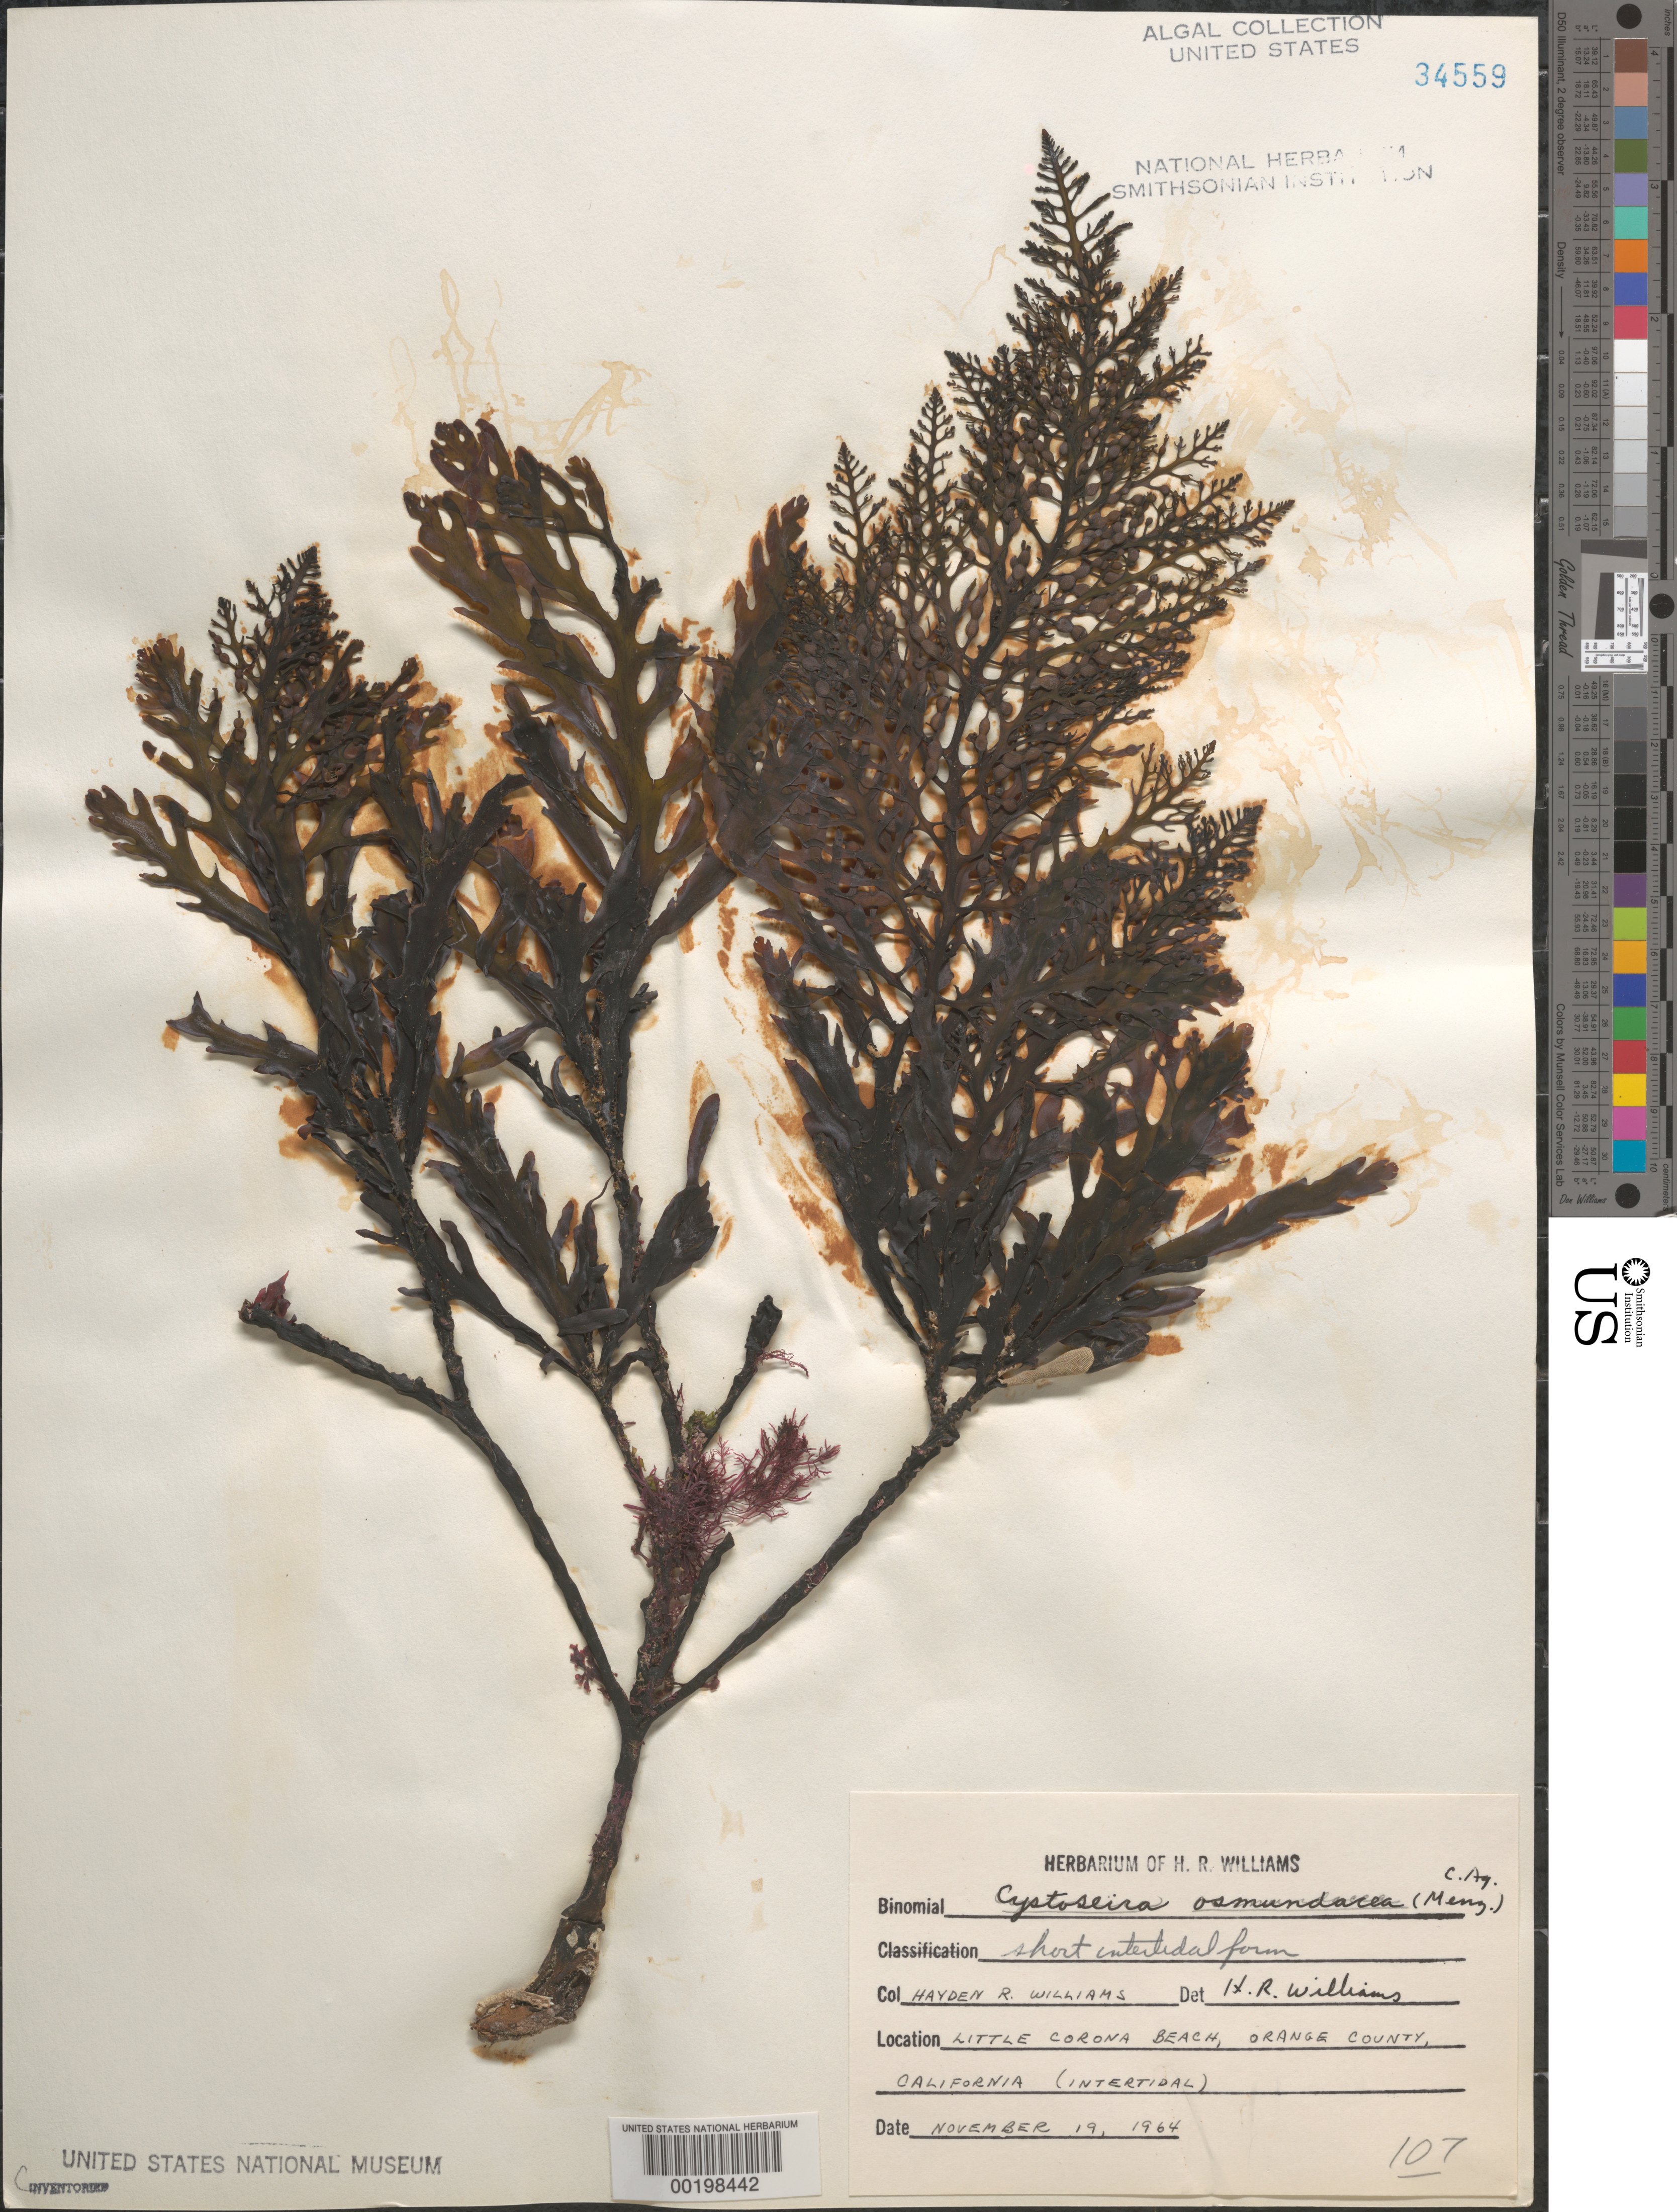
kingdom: Chromista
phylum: Ochrophyta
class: Phaeophyceae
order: Fucales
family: Sargassaceae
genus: Cystoseira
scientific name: Cystoseira osmundacea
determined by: Williams, H. R.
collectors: H. R. Williams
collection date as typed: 19 Nov 1964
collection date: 1964-11-19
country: United States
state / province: California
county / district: Orange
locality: Little Corona Beach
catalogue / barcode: US 34559